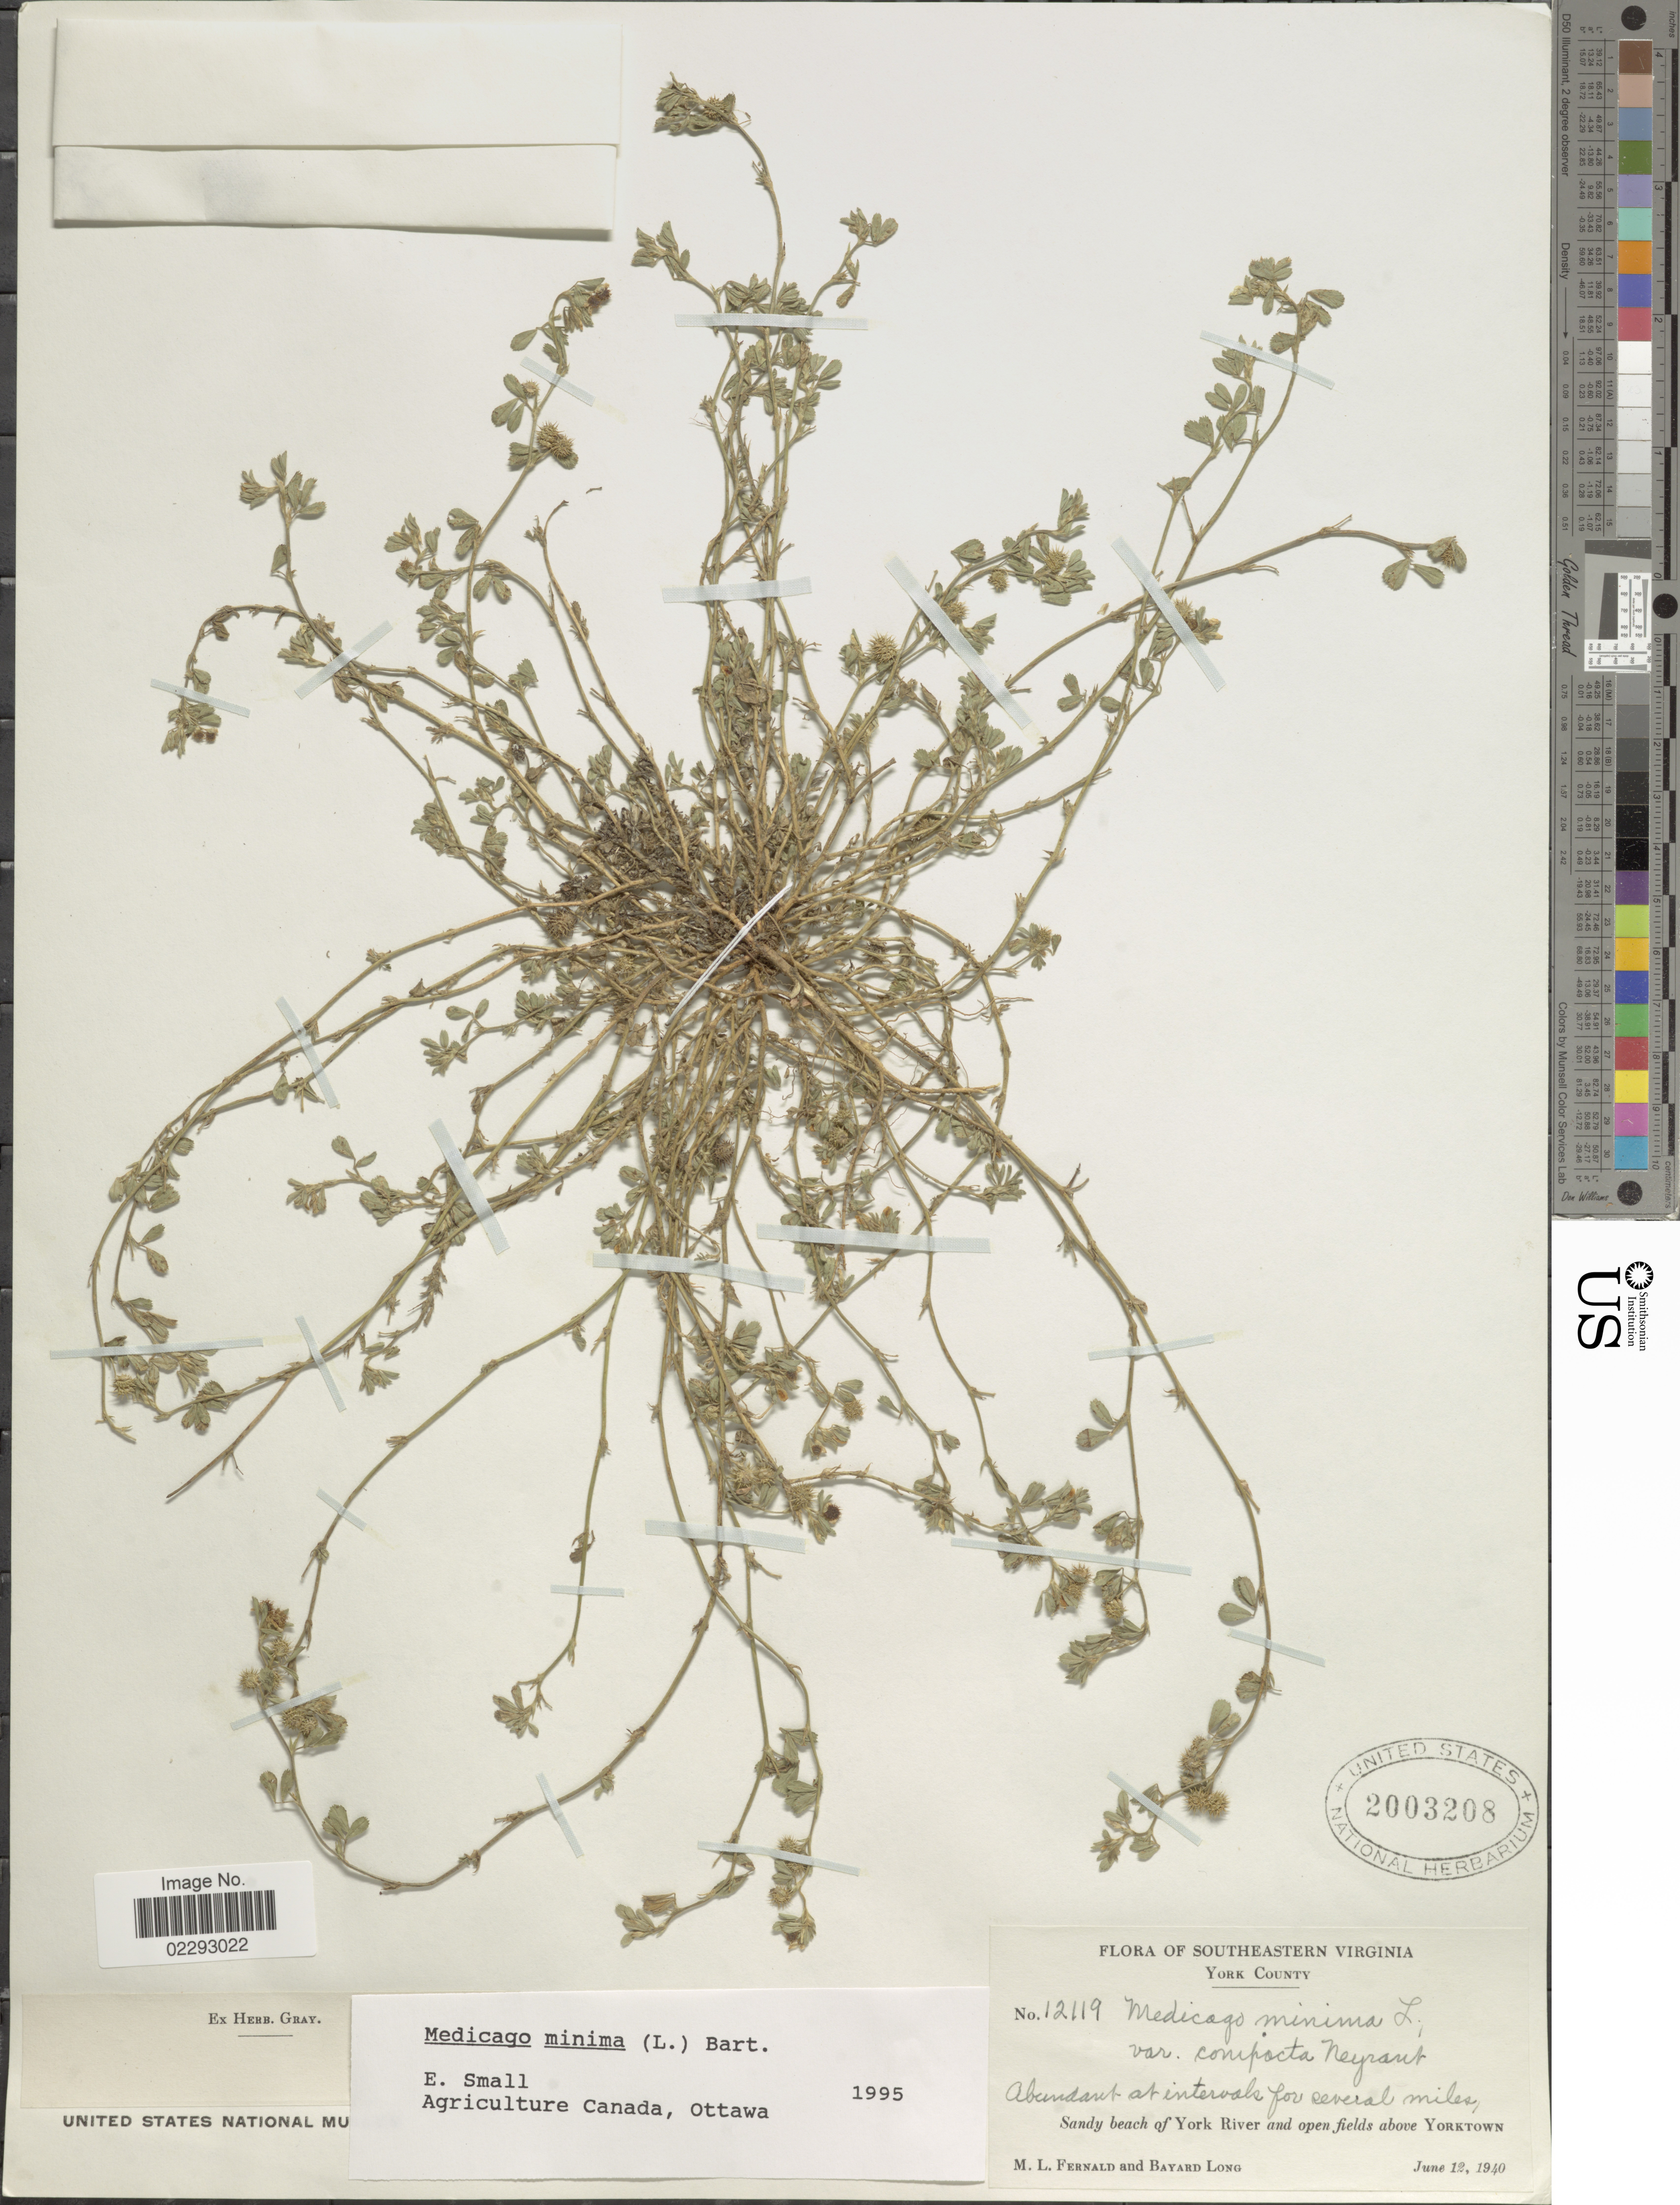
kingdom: Plantae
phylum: Tracheophyta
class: Magnoliopsida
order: Fabales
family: Fabaceae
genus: Medicago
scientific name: Medicago minima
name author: Lam.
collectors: M. L. Fernald & B. H. Long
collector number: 12119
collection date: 1940-06-12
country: United States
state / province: Virginia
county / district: York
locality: Southeastern Virginia, Sandy beach of York River and open fields above Yorkstown.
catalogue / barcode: US 2003208